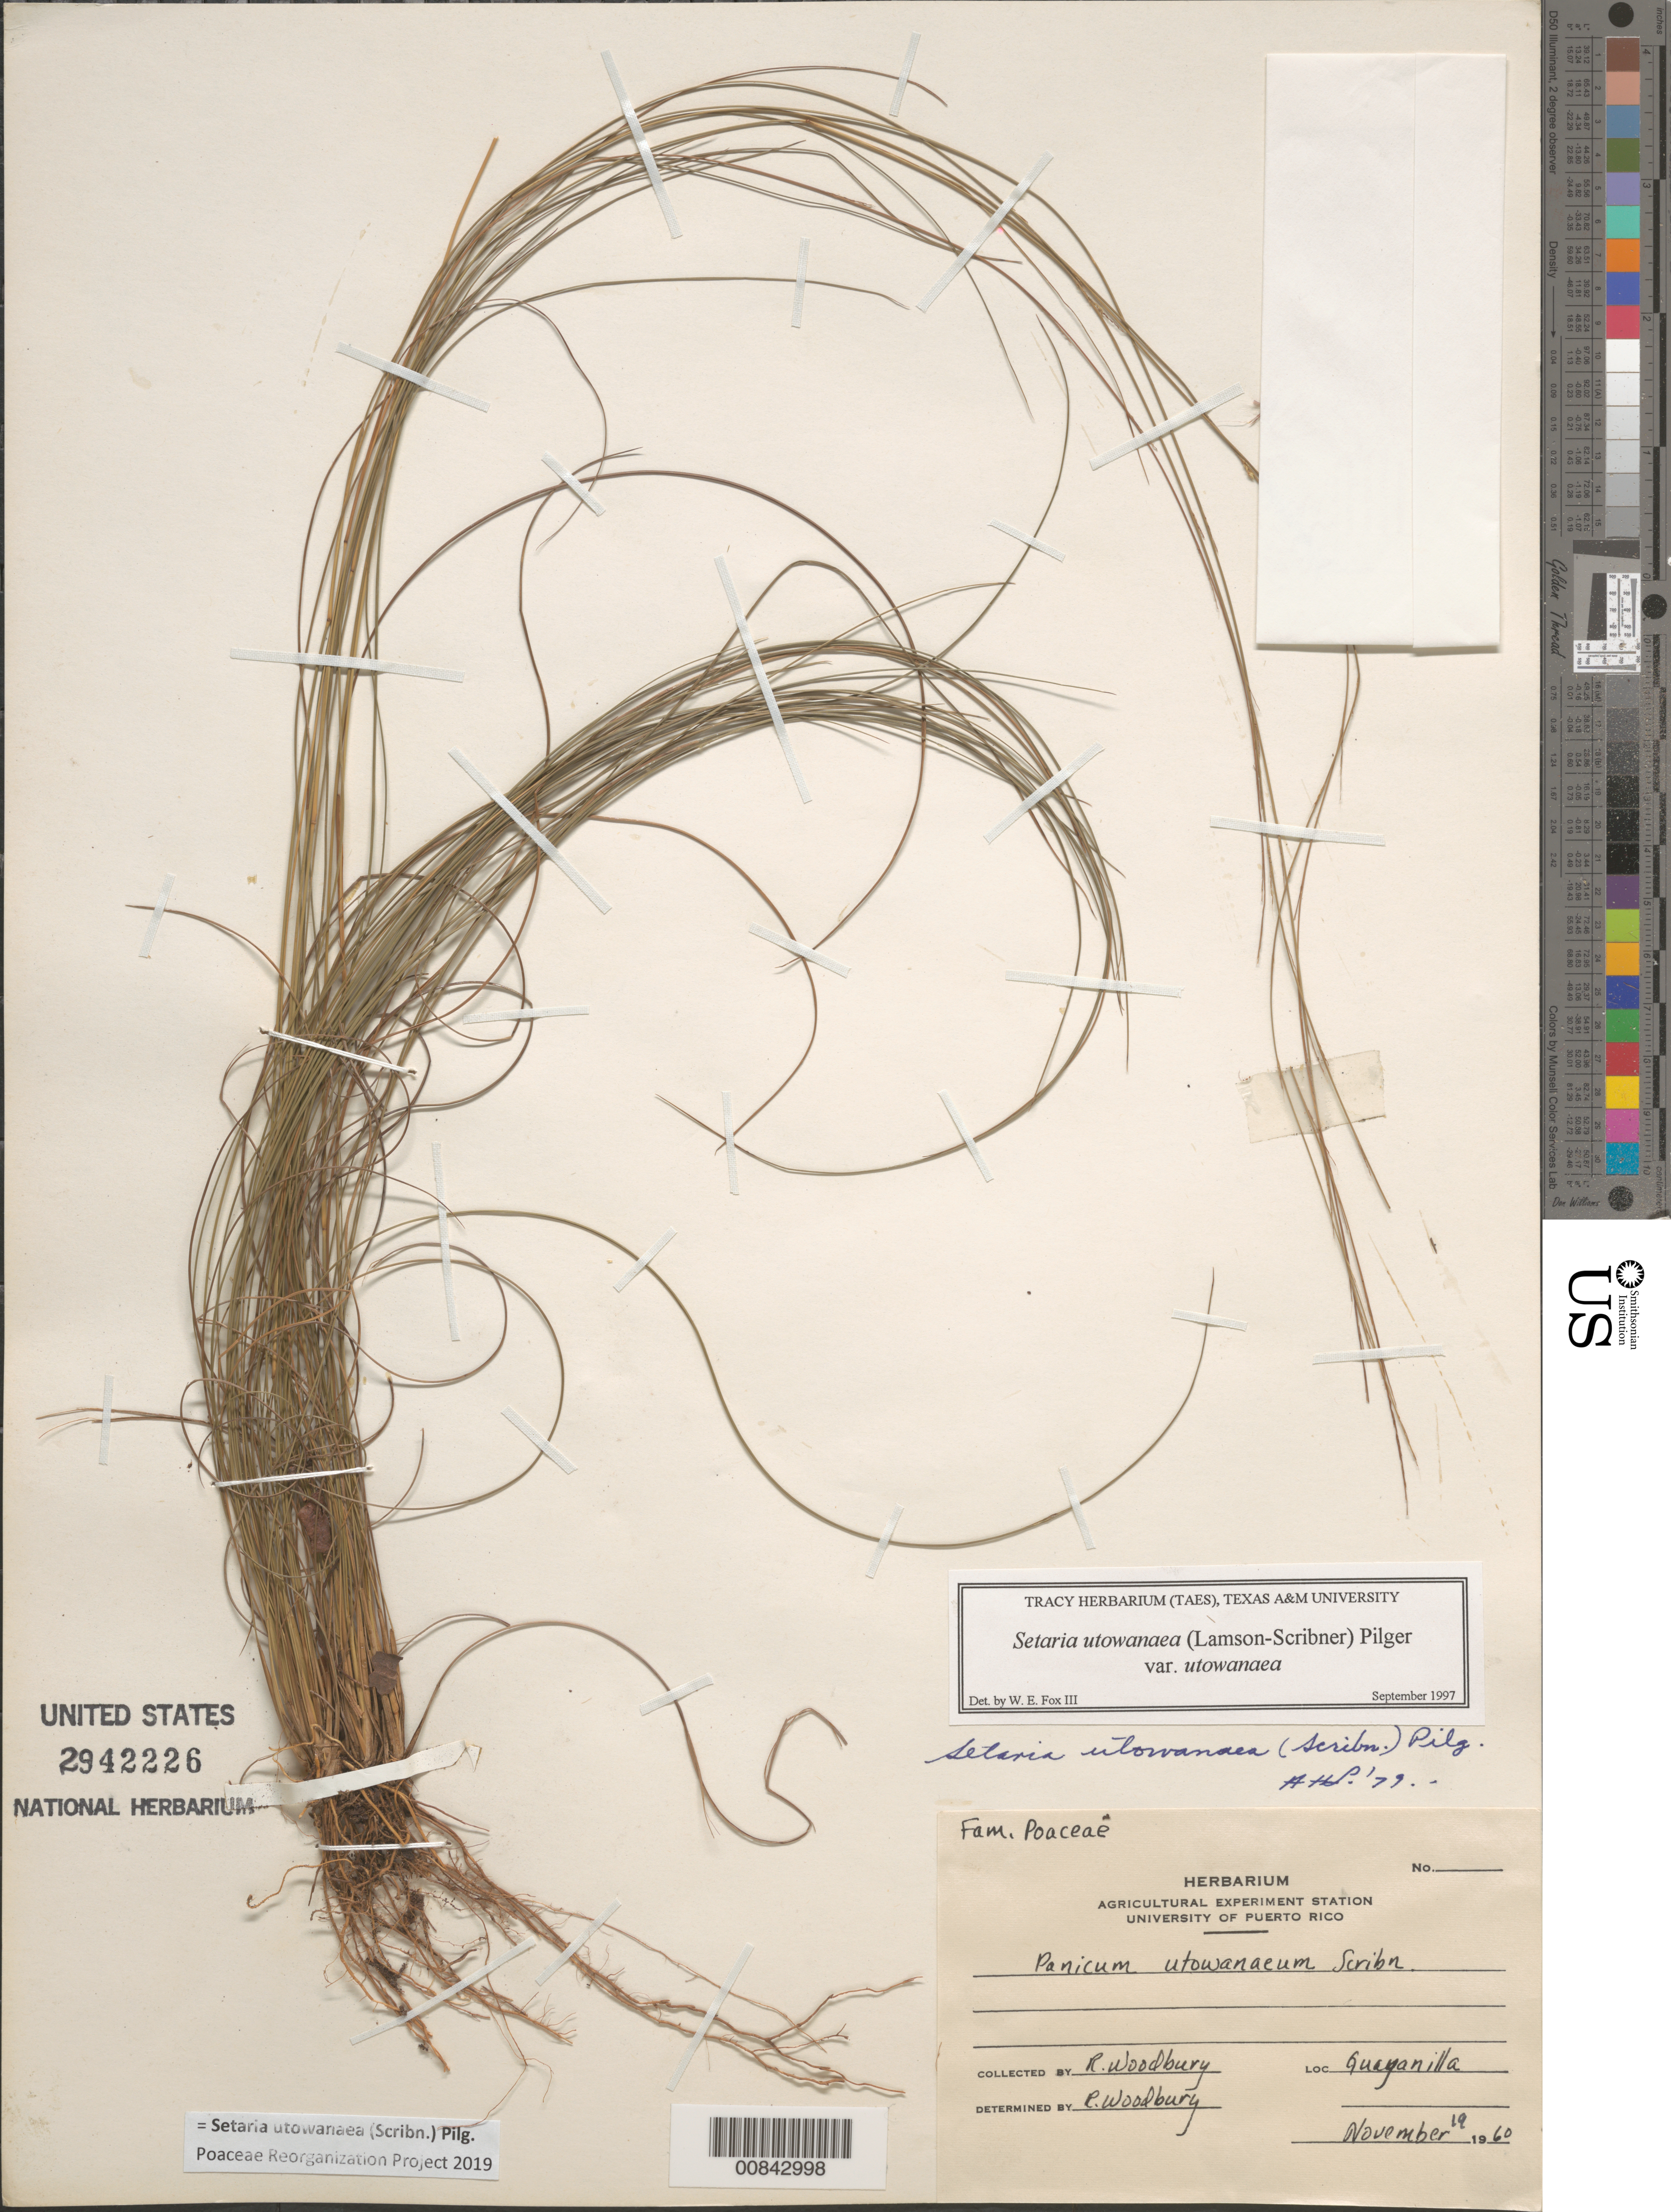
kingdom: Plantae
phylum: Tracheophyta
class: Liliopsida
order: Poales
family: Poaceae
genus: Setaria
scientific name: Setaria utowanaea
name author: (Scribn.) Pilg.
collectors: R. Woodbury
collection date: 1960-11-19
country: Puerto Rico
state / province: Guayanilla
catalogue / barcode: US 2942226